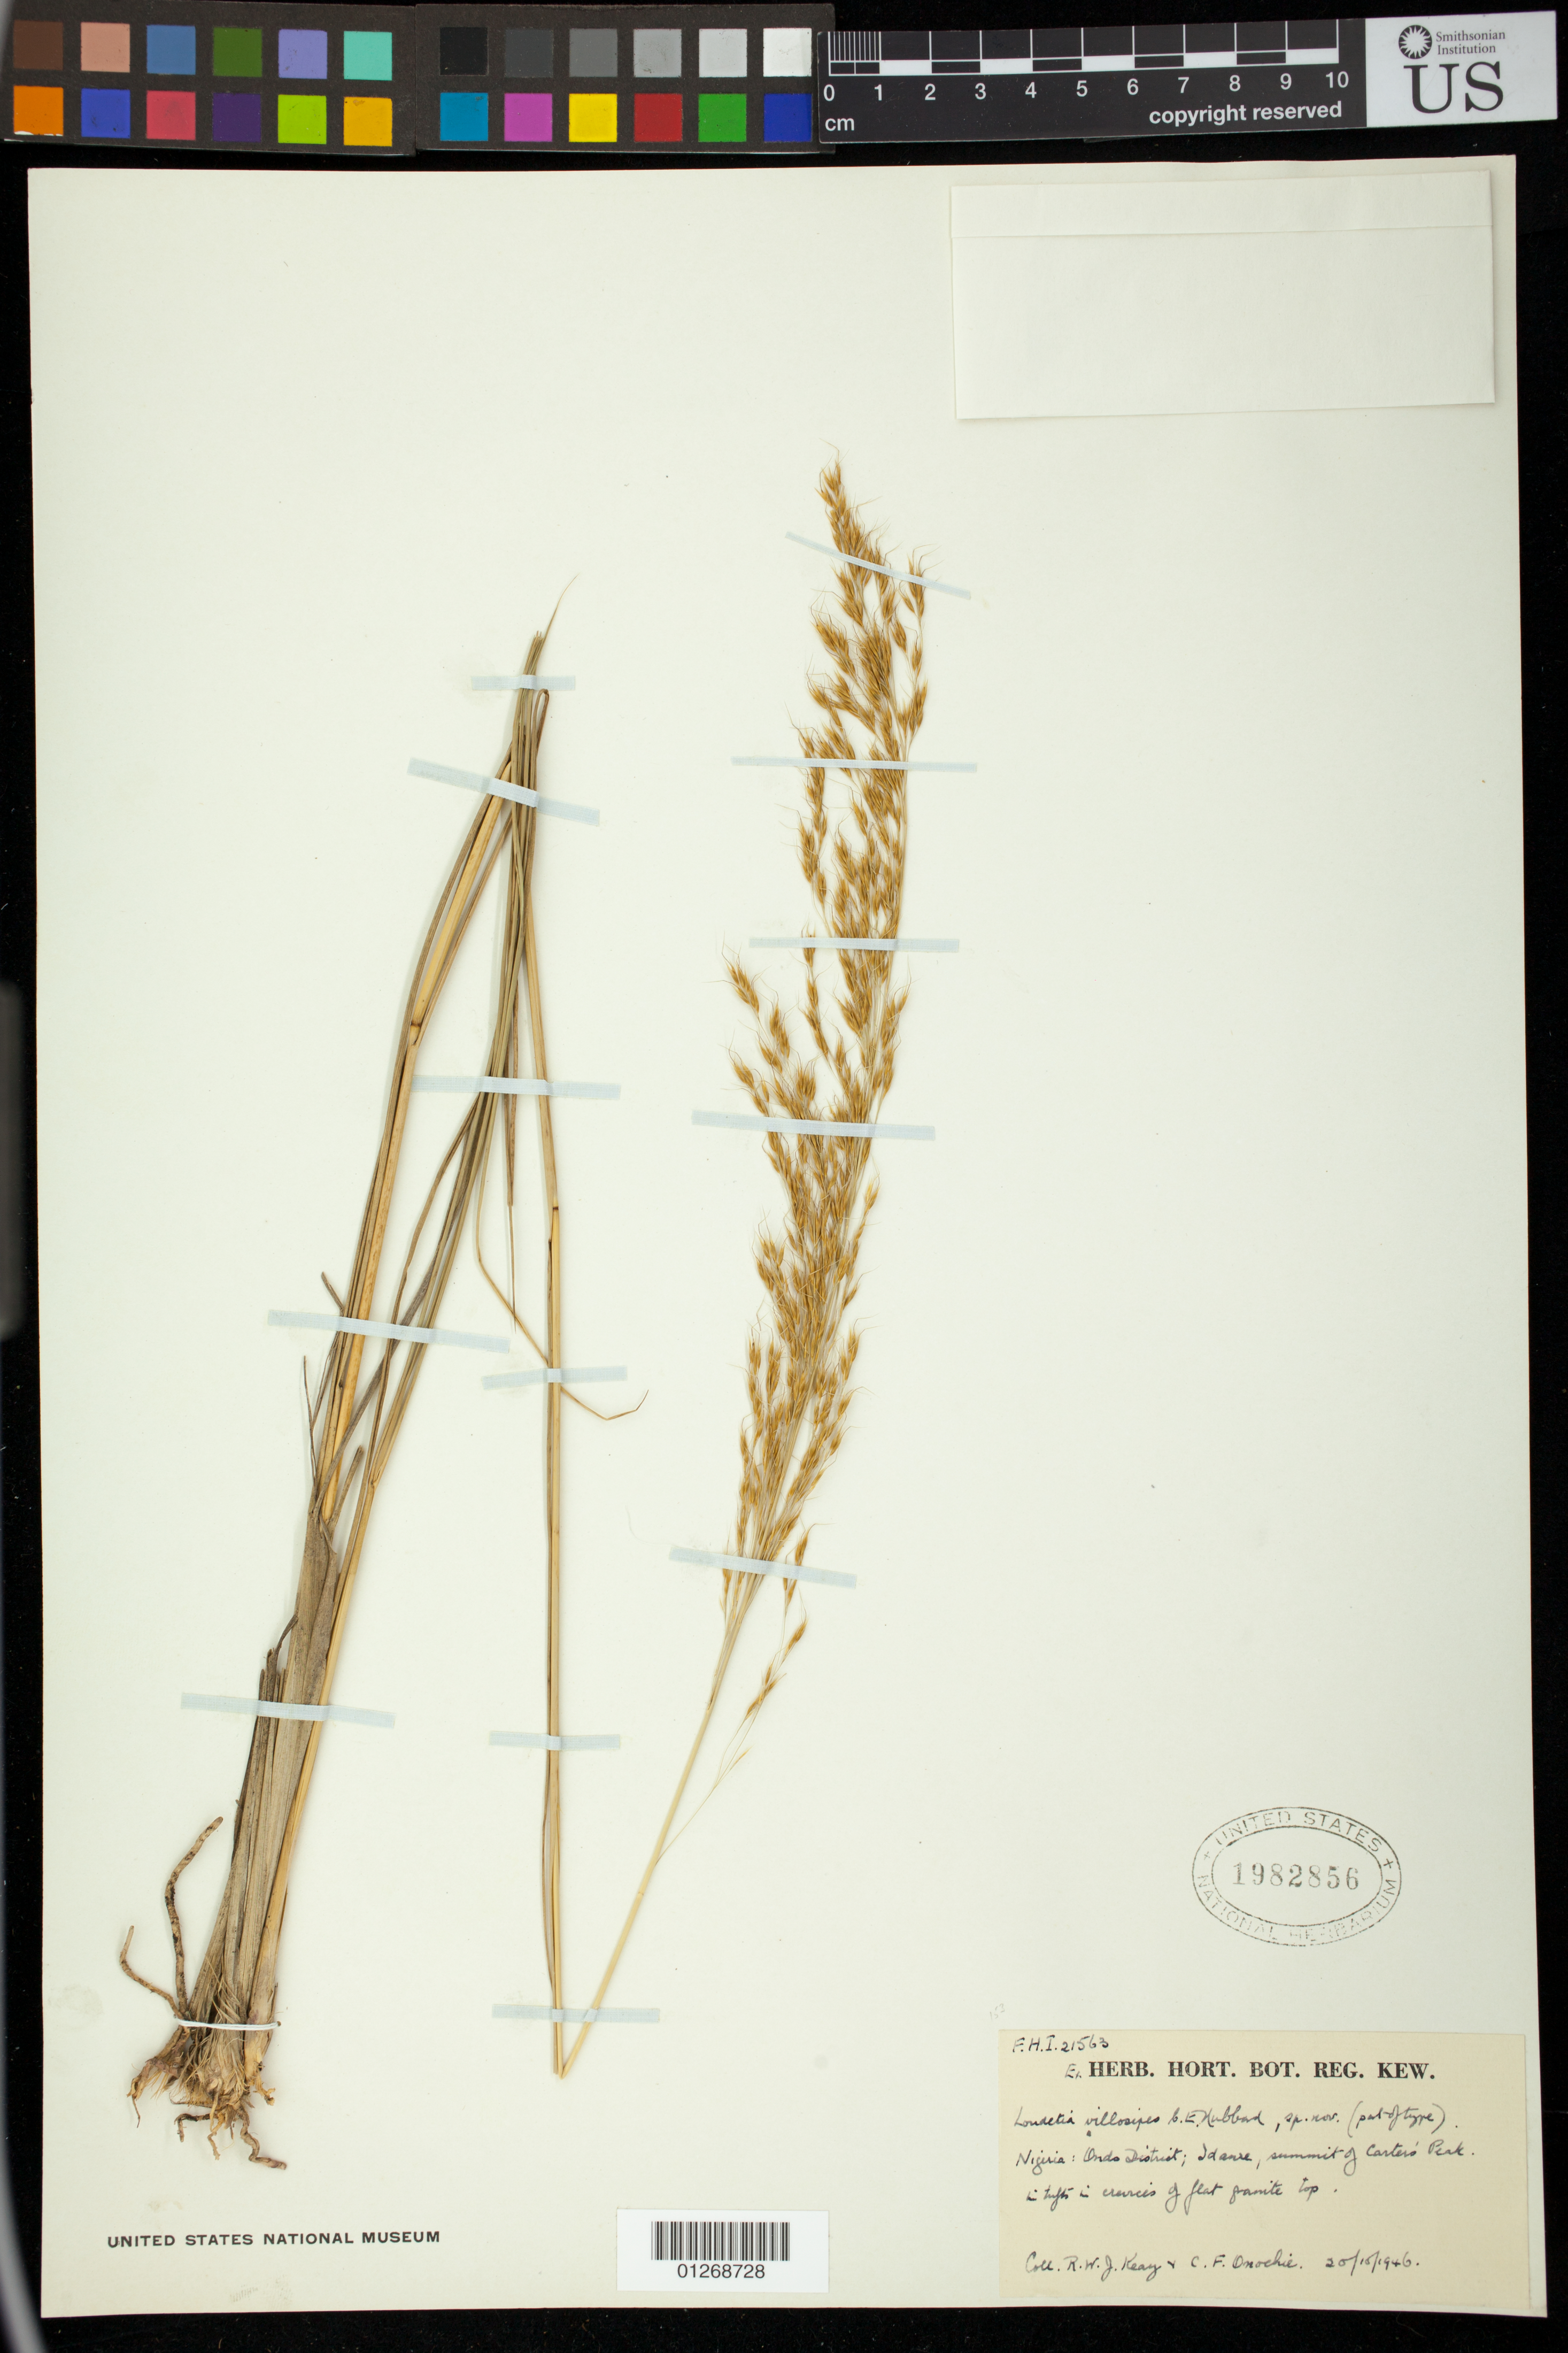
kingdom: Plantae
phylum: Tracheophyta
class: Liliopsida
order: Poales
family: Poaceae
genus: Loudetia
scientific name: Loudetia villosipes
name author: C.E. Hubb.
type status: Isotype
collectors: R. W. Keay & C. Onochie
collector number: F.H.I. 21563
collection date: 1946-10-20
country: Nigeria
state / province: Ondo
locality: Nigeria: Ondo District; Idanre, summit of Carter's Peak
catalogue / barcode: US 1982856